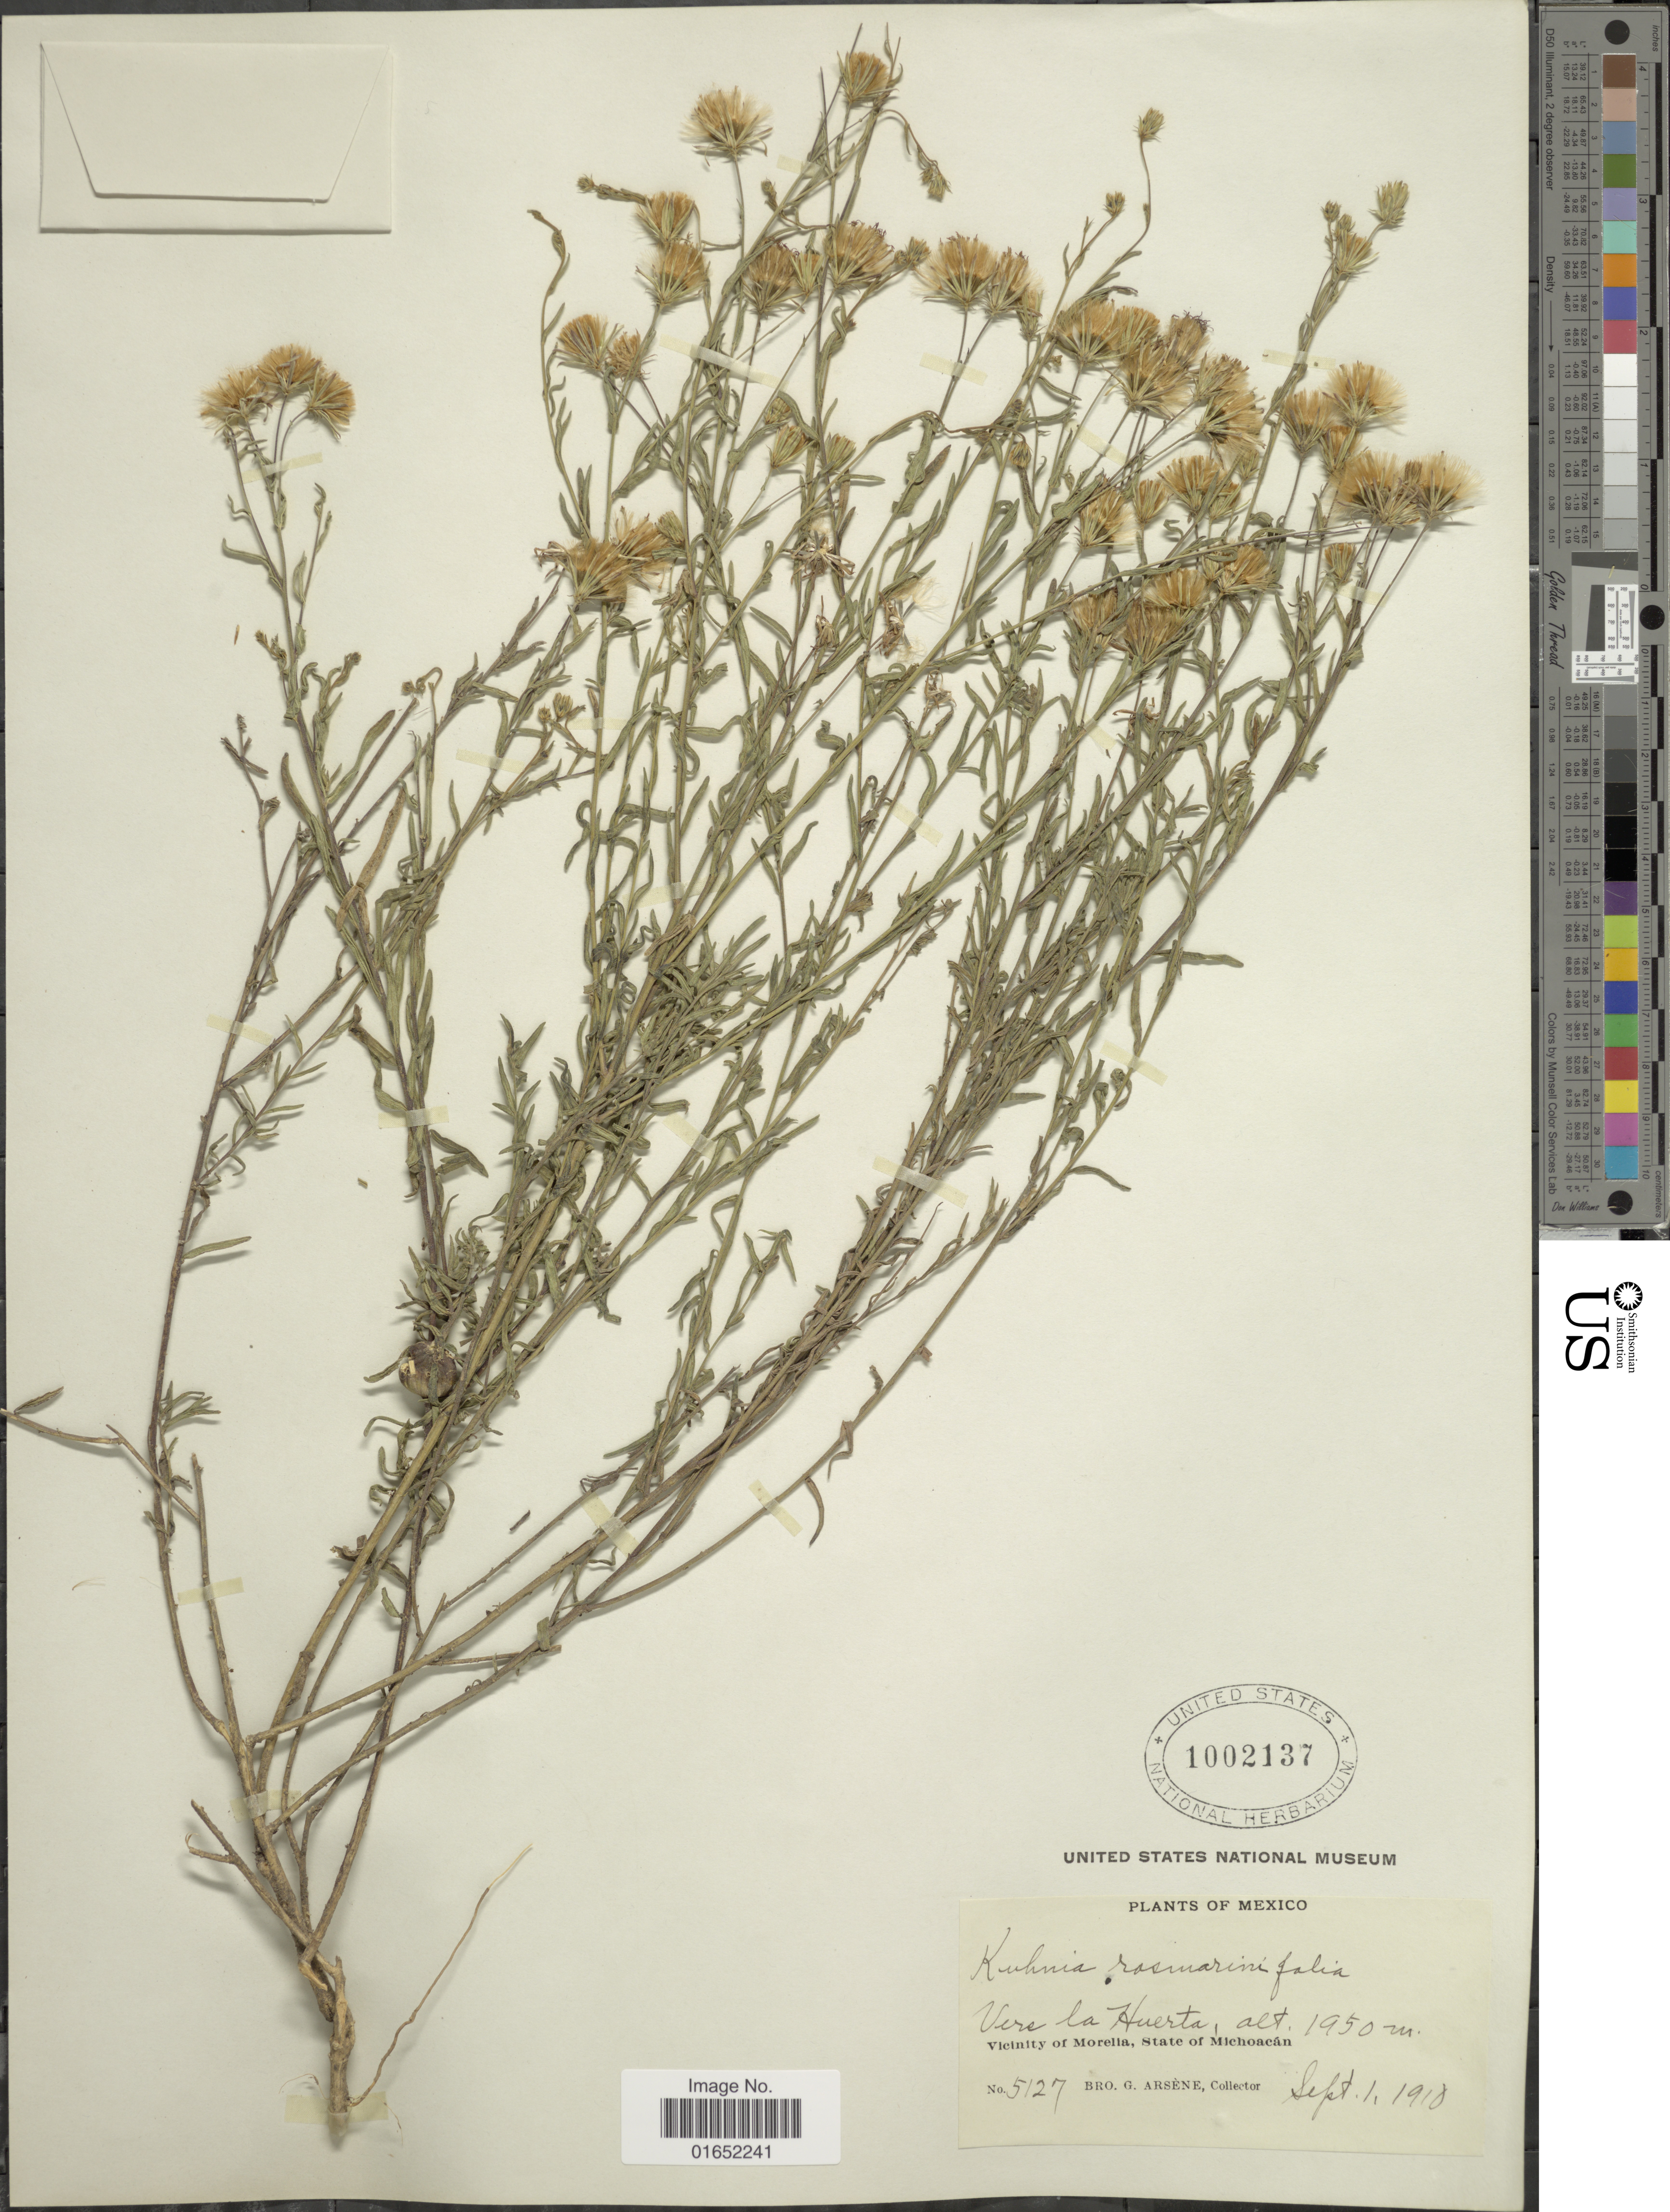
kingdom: Plantae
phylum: Tracheophyta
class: Magnoliopsida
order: Asterales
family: Asteraceae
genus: Brickellia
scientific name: Brickellia rosmarinifolia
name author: (Vent.) W.A. Weber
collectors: Bro. G. Arsène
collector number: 5127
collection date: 1910-09-01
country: Mexico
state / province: Michoacán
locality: Vers la Huerta, Vicinity of Morelia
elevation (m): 1950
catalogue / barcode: US 1002137